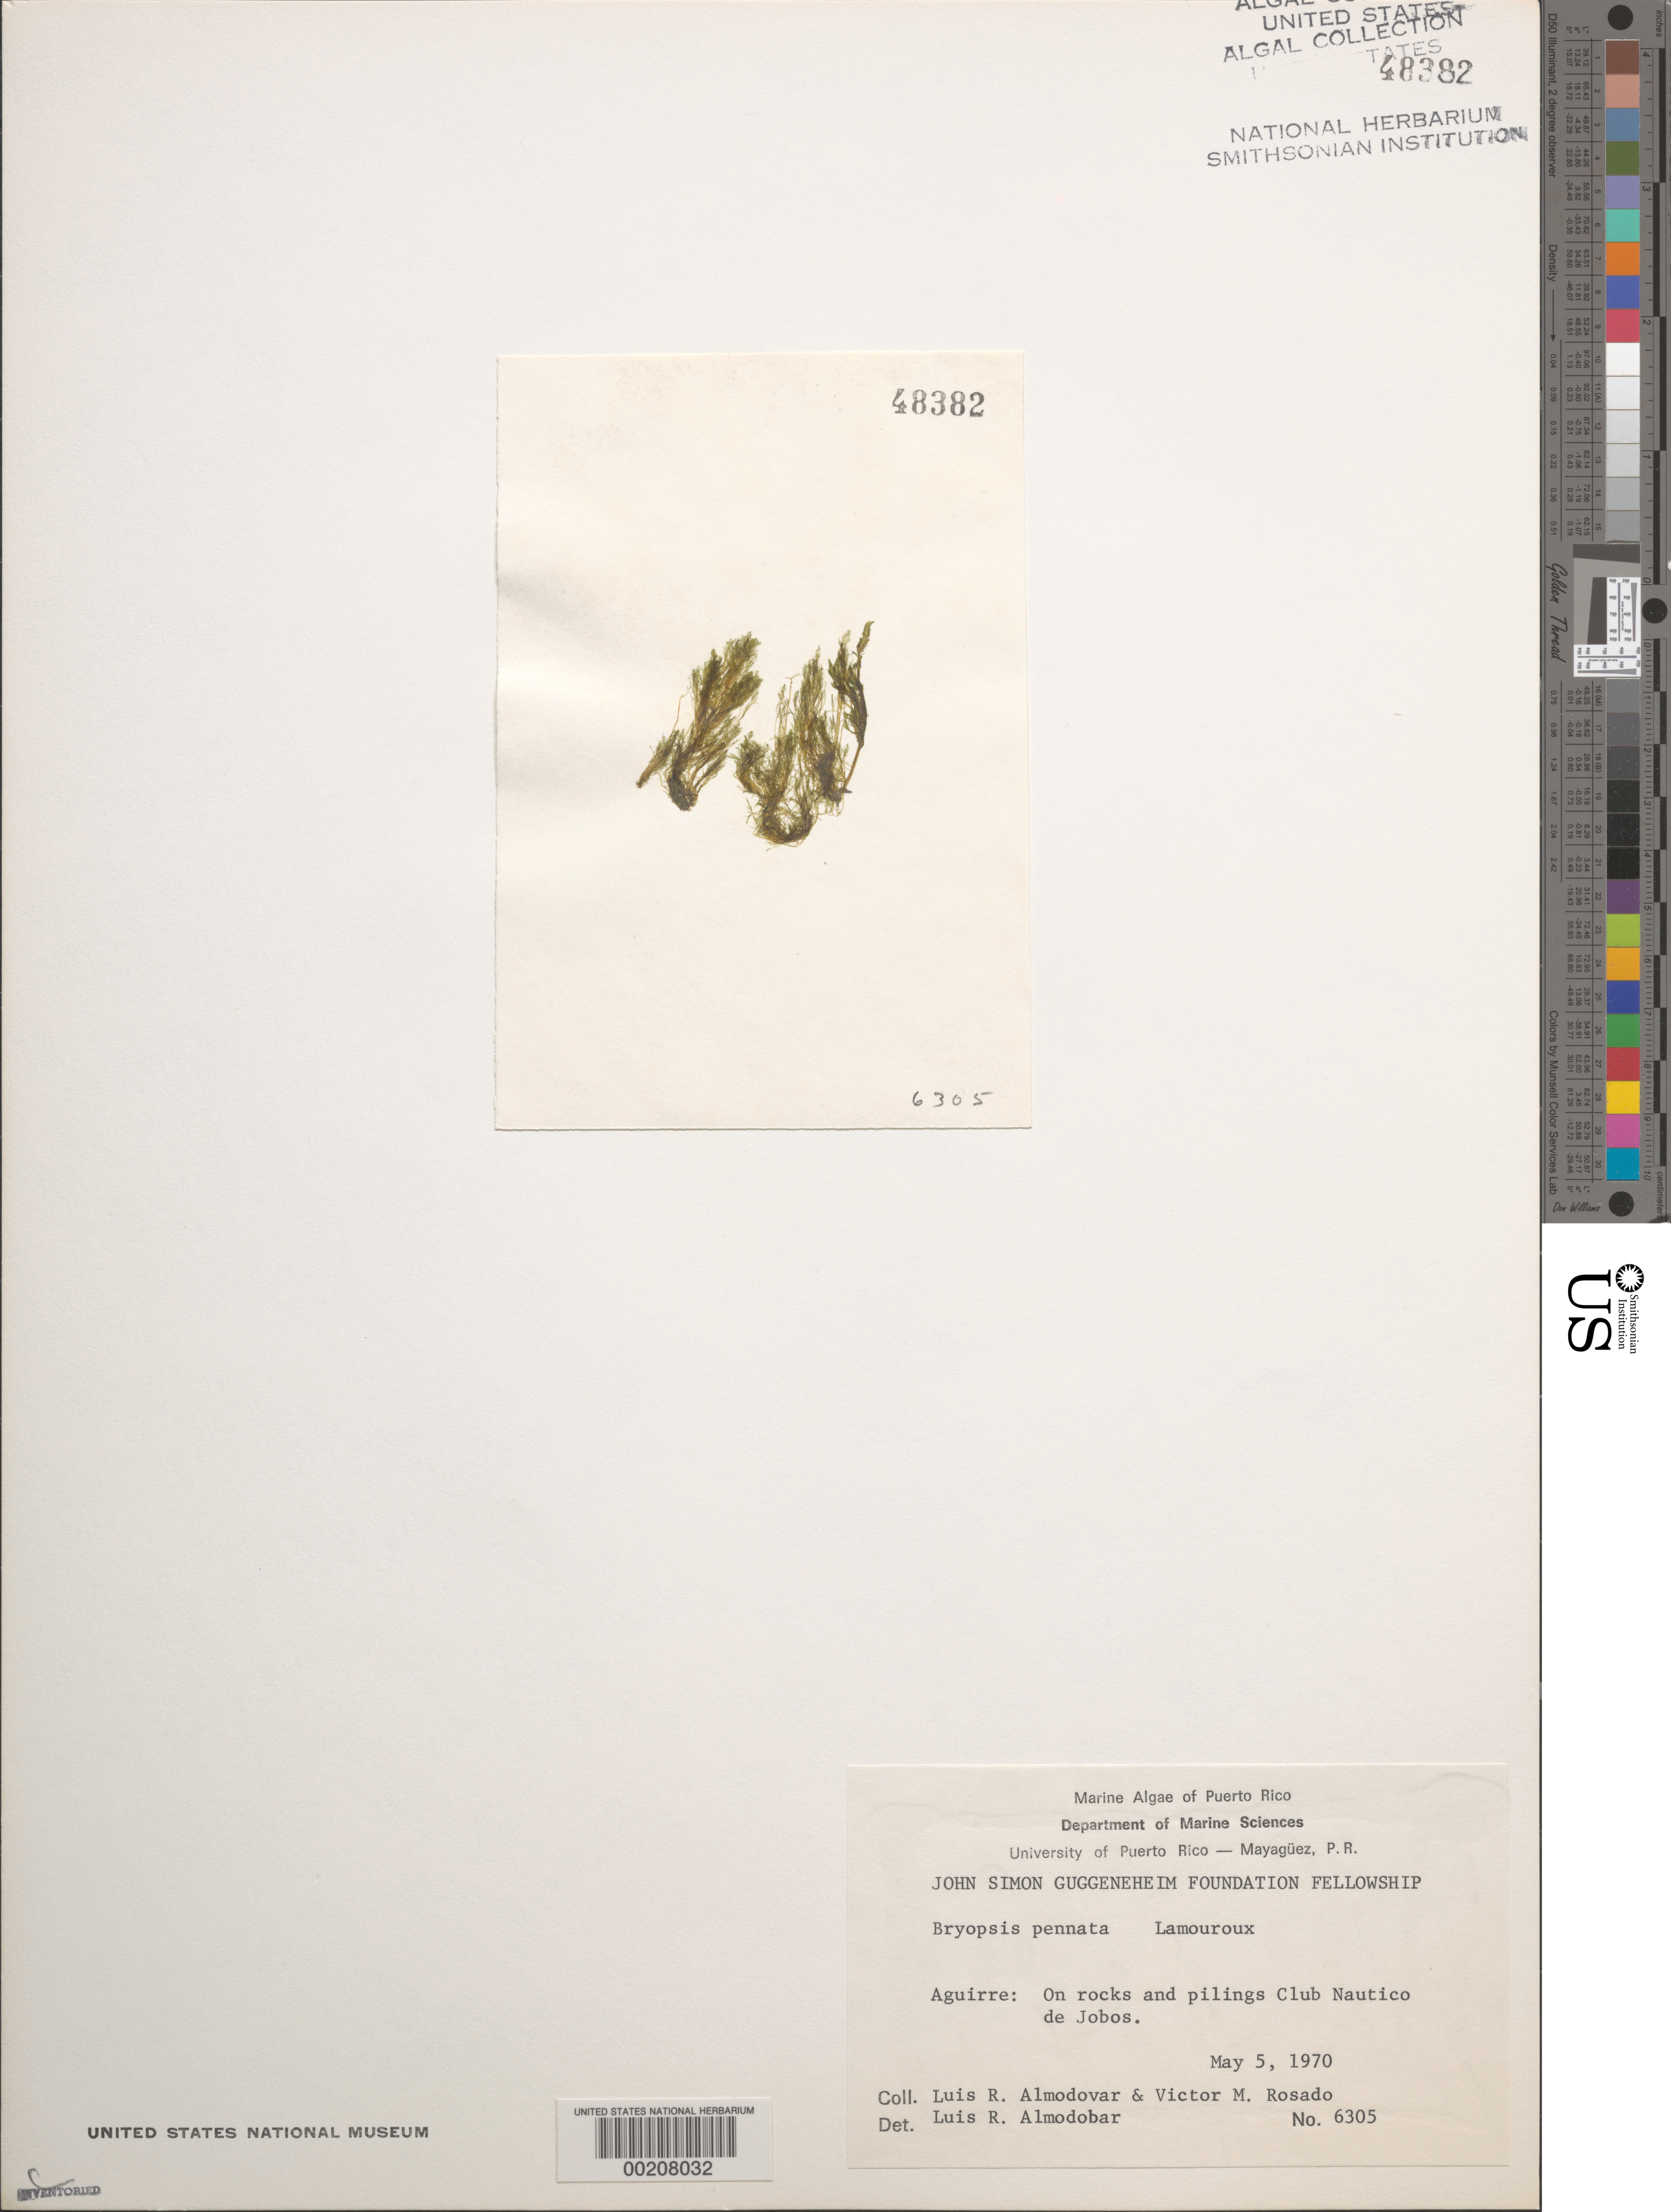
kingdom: Plantae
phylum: Chlorophyta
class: Ulvophyceae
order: Bryopsidales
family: Bryopsidaceae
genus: Bryopsis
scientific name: Bryopsis pennata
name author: J.V.Lamouroux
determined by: Almodovar, L. R.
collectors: L. Almodovar & V. Rosado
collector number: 6305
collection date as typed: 05 May 1970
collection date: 1970-05-05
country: Puerto Rico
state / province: Guayama / Salinas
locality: Aguirre, Club Nautico de Jobos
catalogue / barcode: US 48382